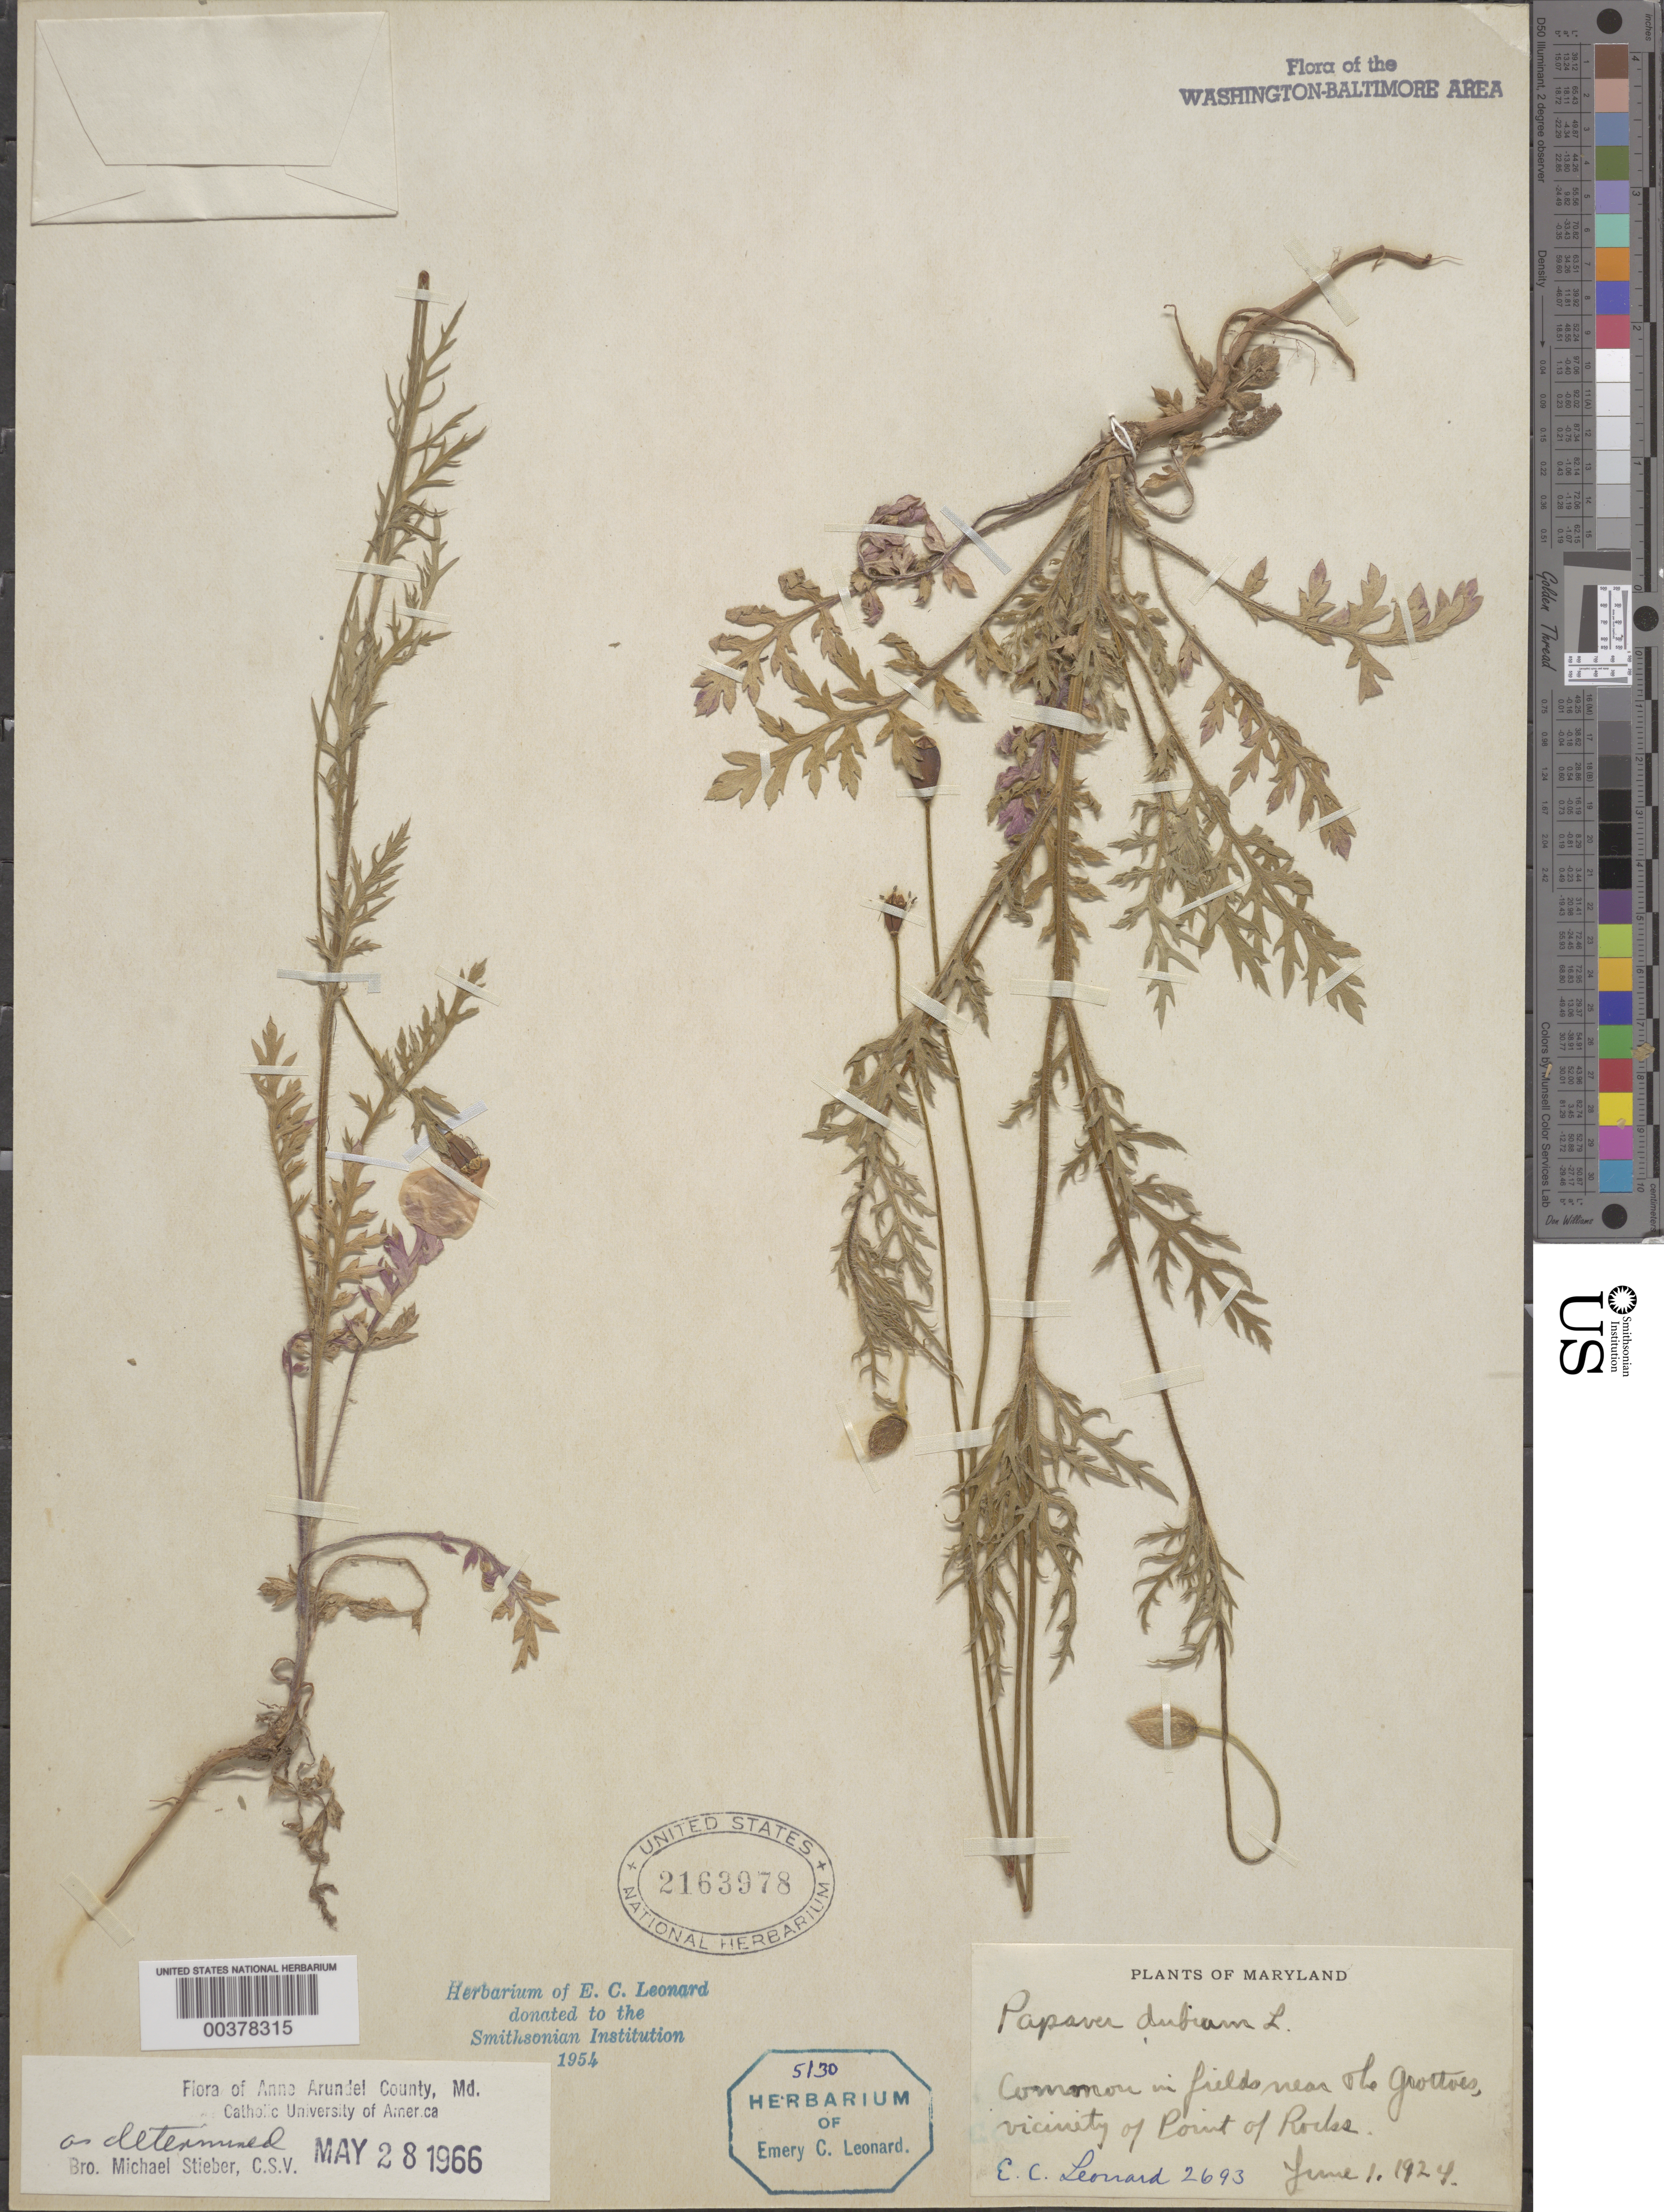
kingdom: Plantae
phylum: Tracheophyta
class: Magnoliopsida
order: Ranunculales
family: Papaveraceae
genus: Papaver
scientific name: Papaver dubium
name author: L.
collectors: E. C. Leonard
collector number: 2693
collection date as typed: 01 Jun 1924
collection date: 1924-06-01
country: United States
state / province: Maryland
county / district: Frederick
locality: Grottoes, Point of Rocks vicinity C. and O. Canal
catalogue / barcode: US 2163978